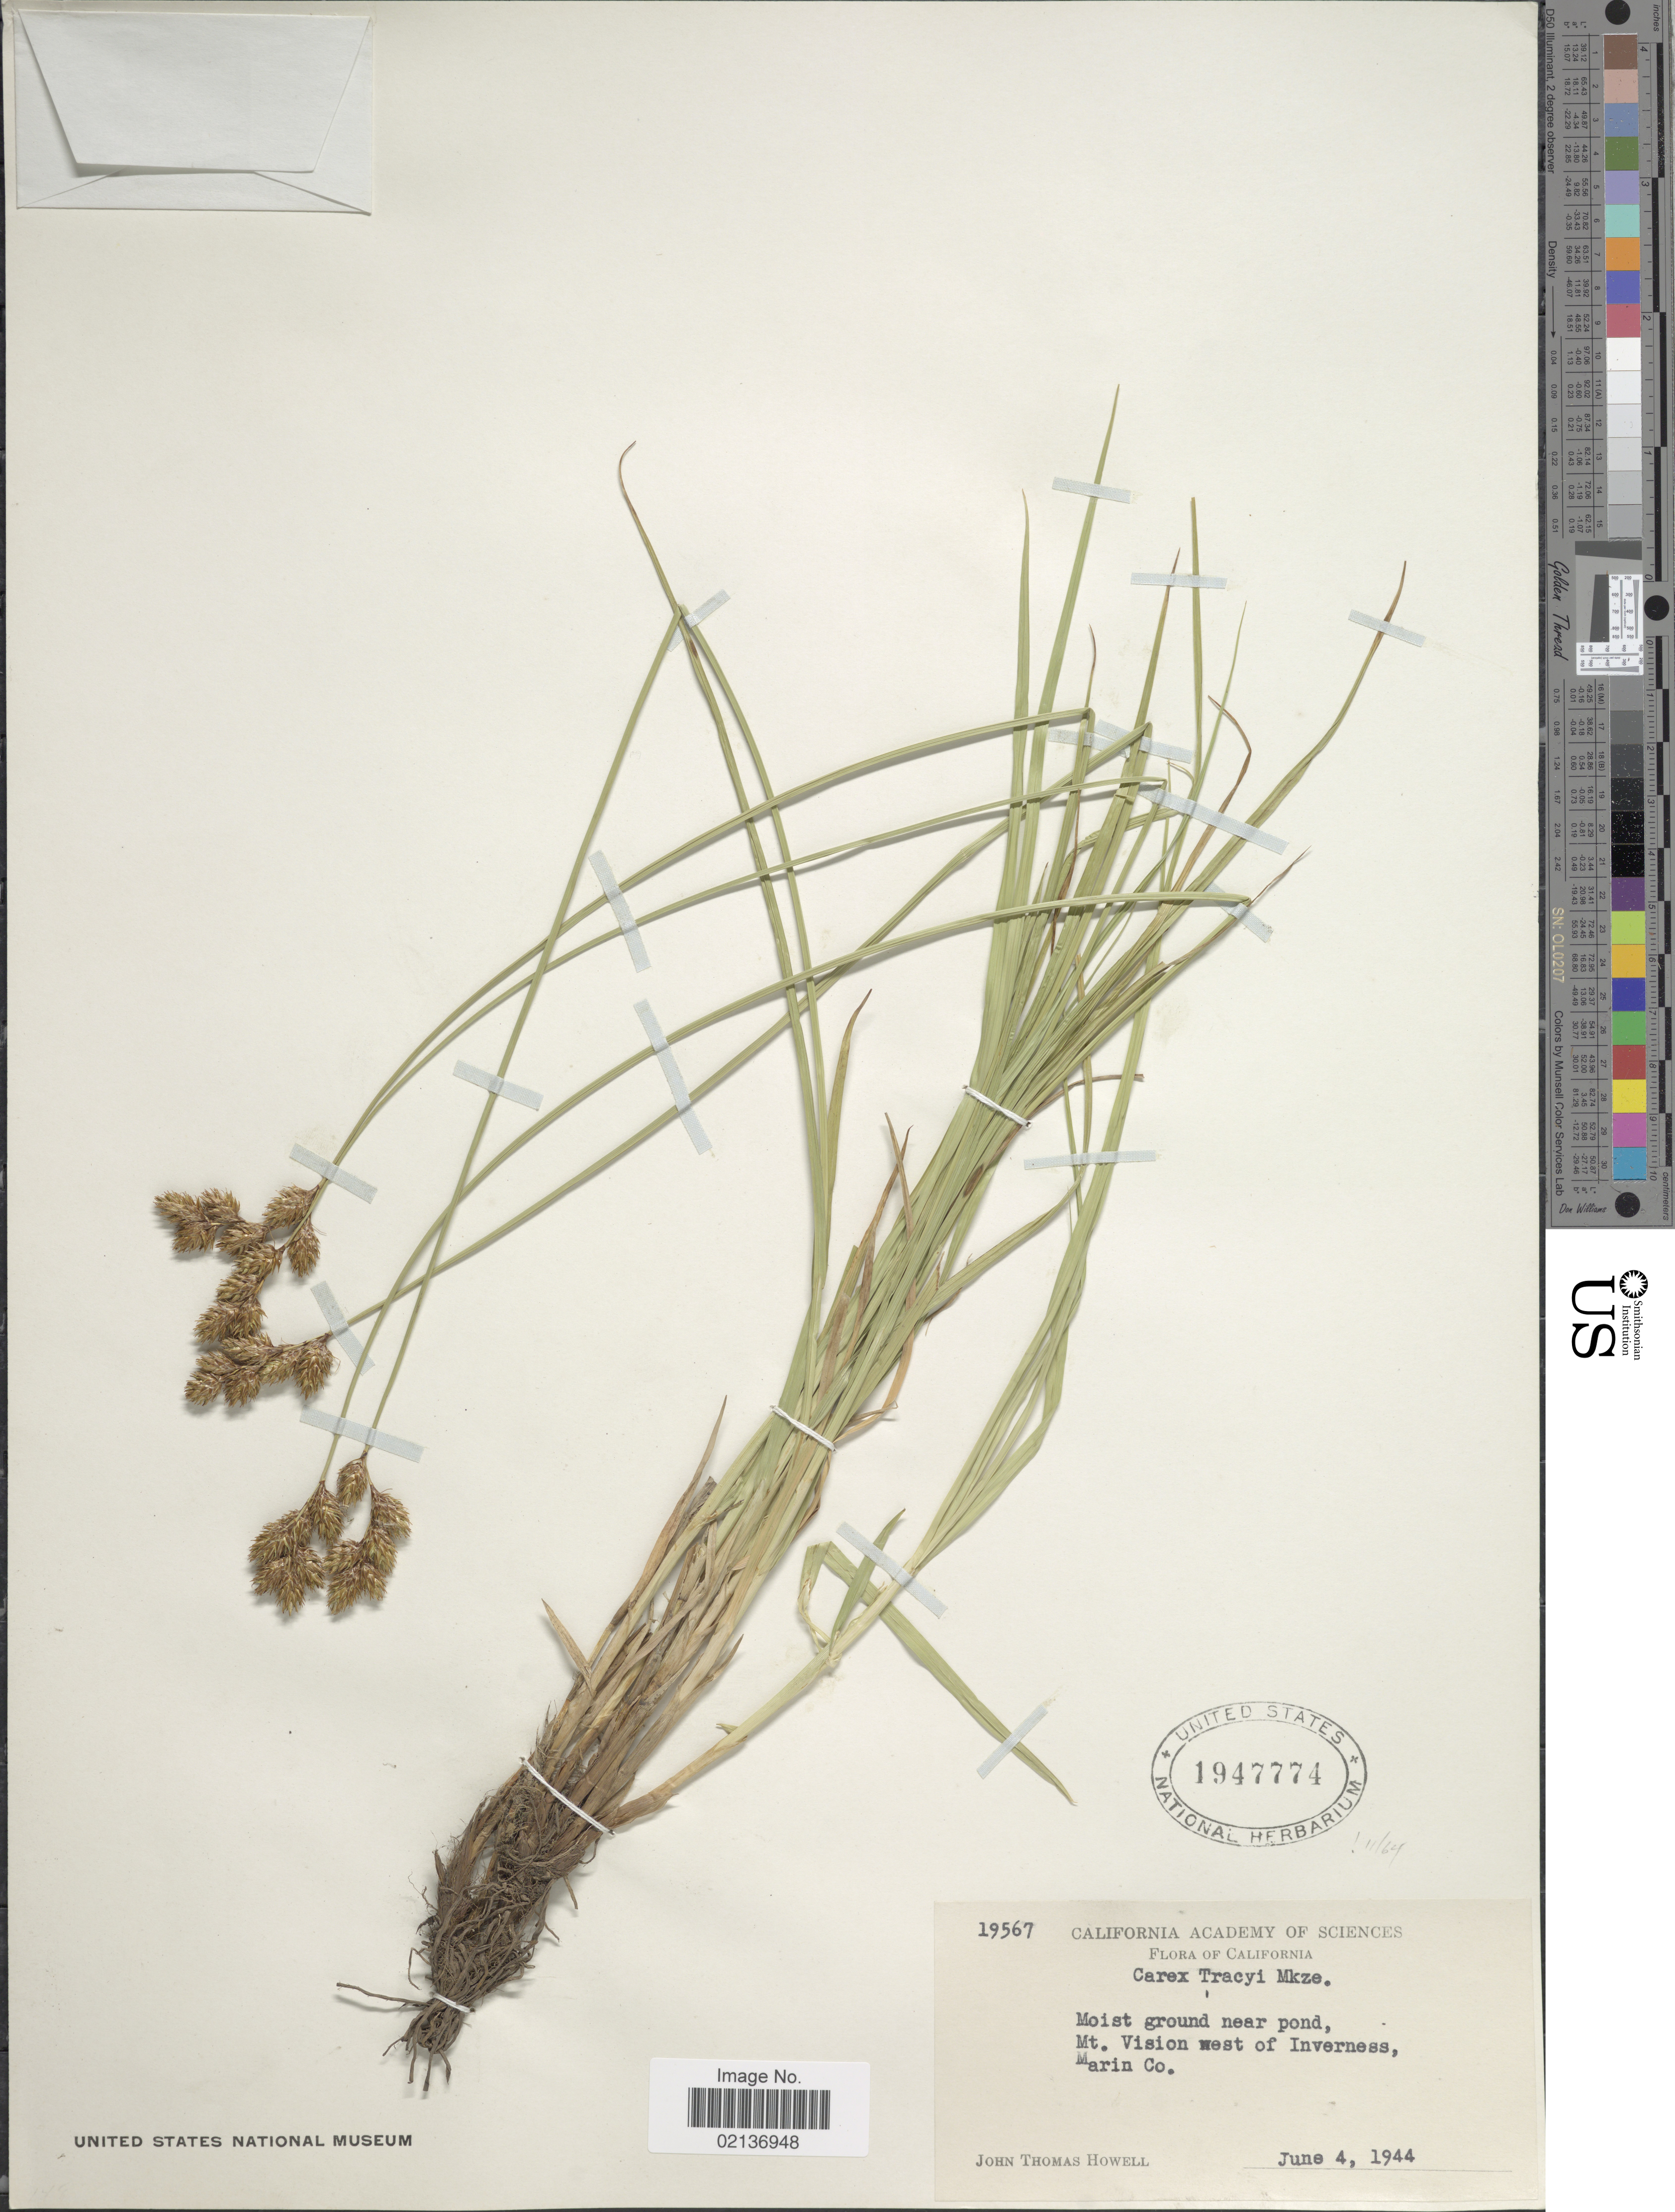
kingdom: Plantae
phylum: Tracheophyta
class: Liliopsida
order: Poales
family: Cyperaceae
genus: Carex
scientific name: Carex tracyi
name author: Mack.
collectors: J. T. Howell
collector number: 19567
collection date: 1944-06-04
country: United States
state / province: California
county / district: Marin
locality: Mt. Vision west of Inverness, Marin Co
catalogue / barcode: US 1947774